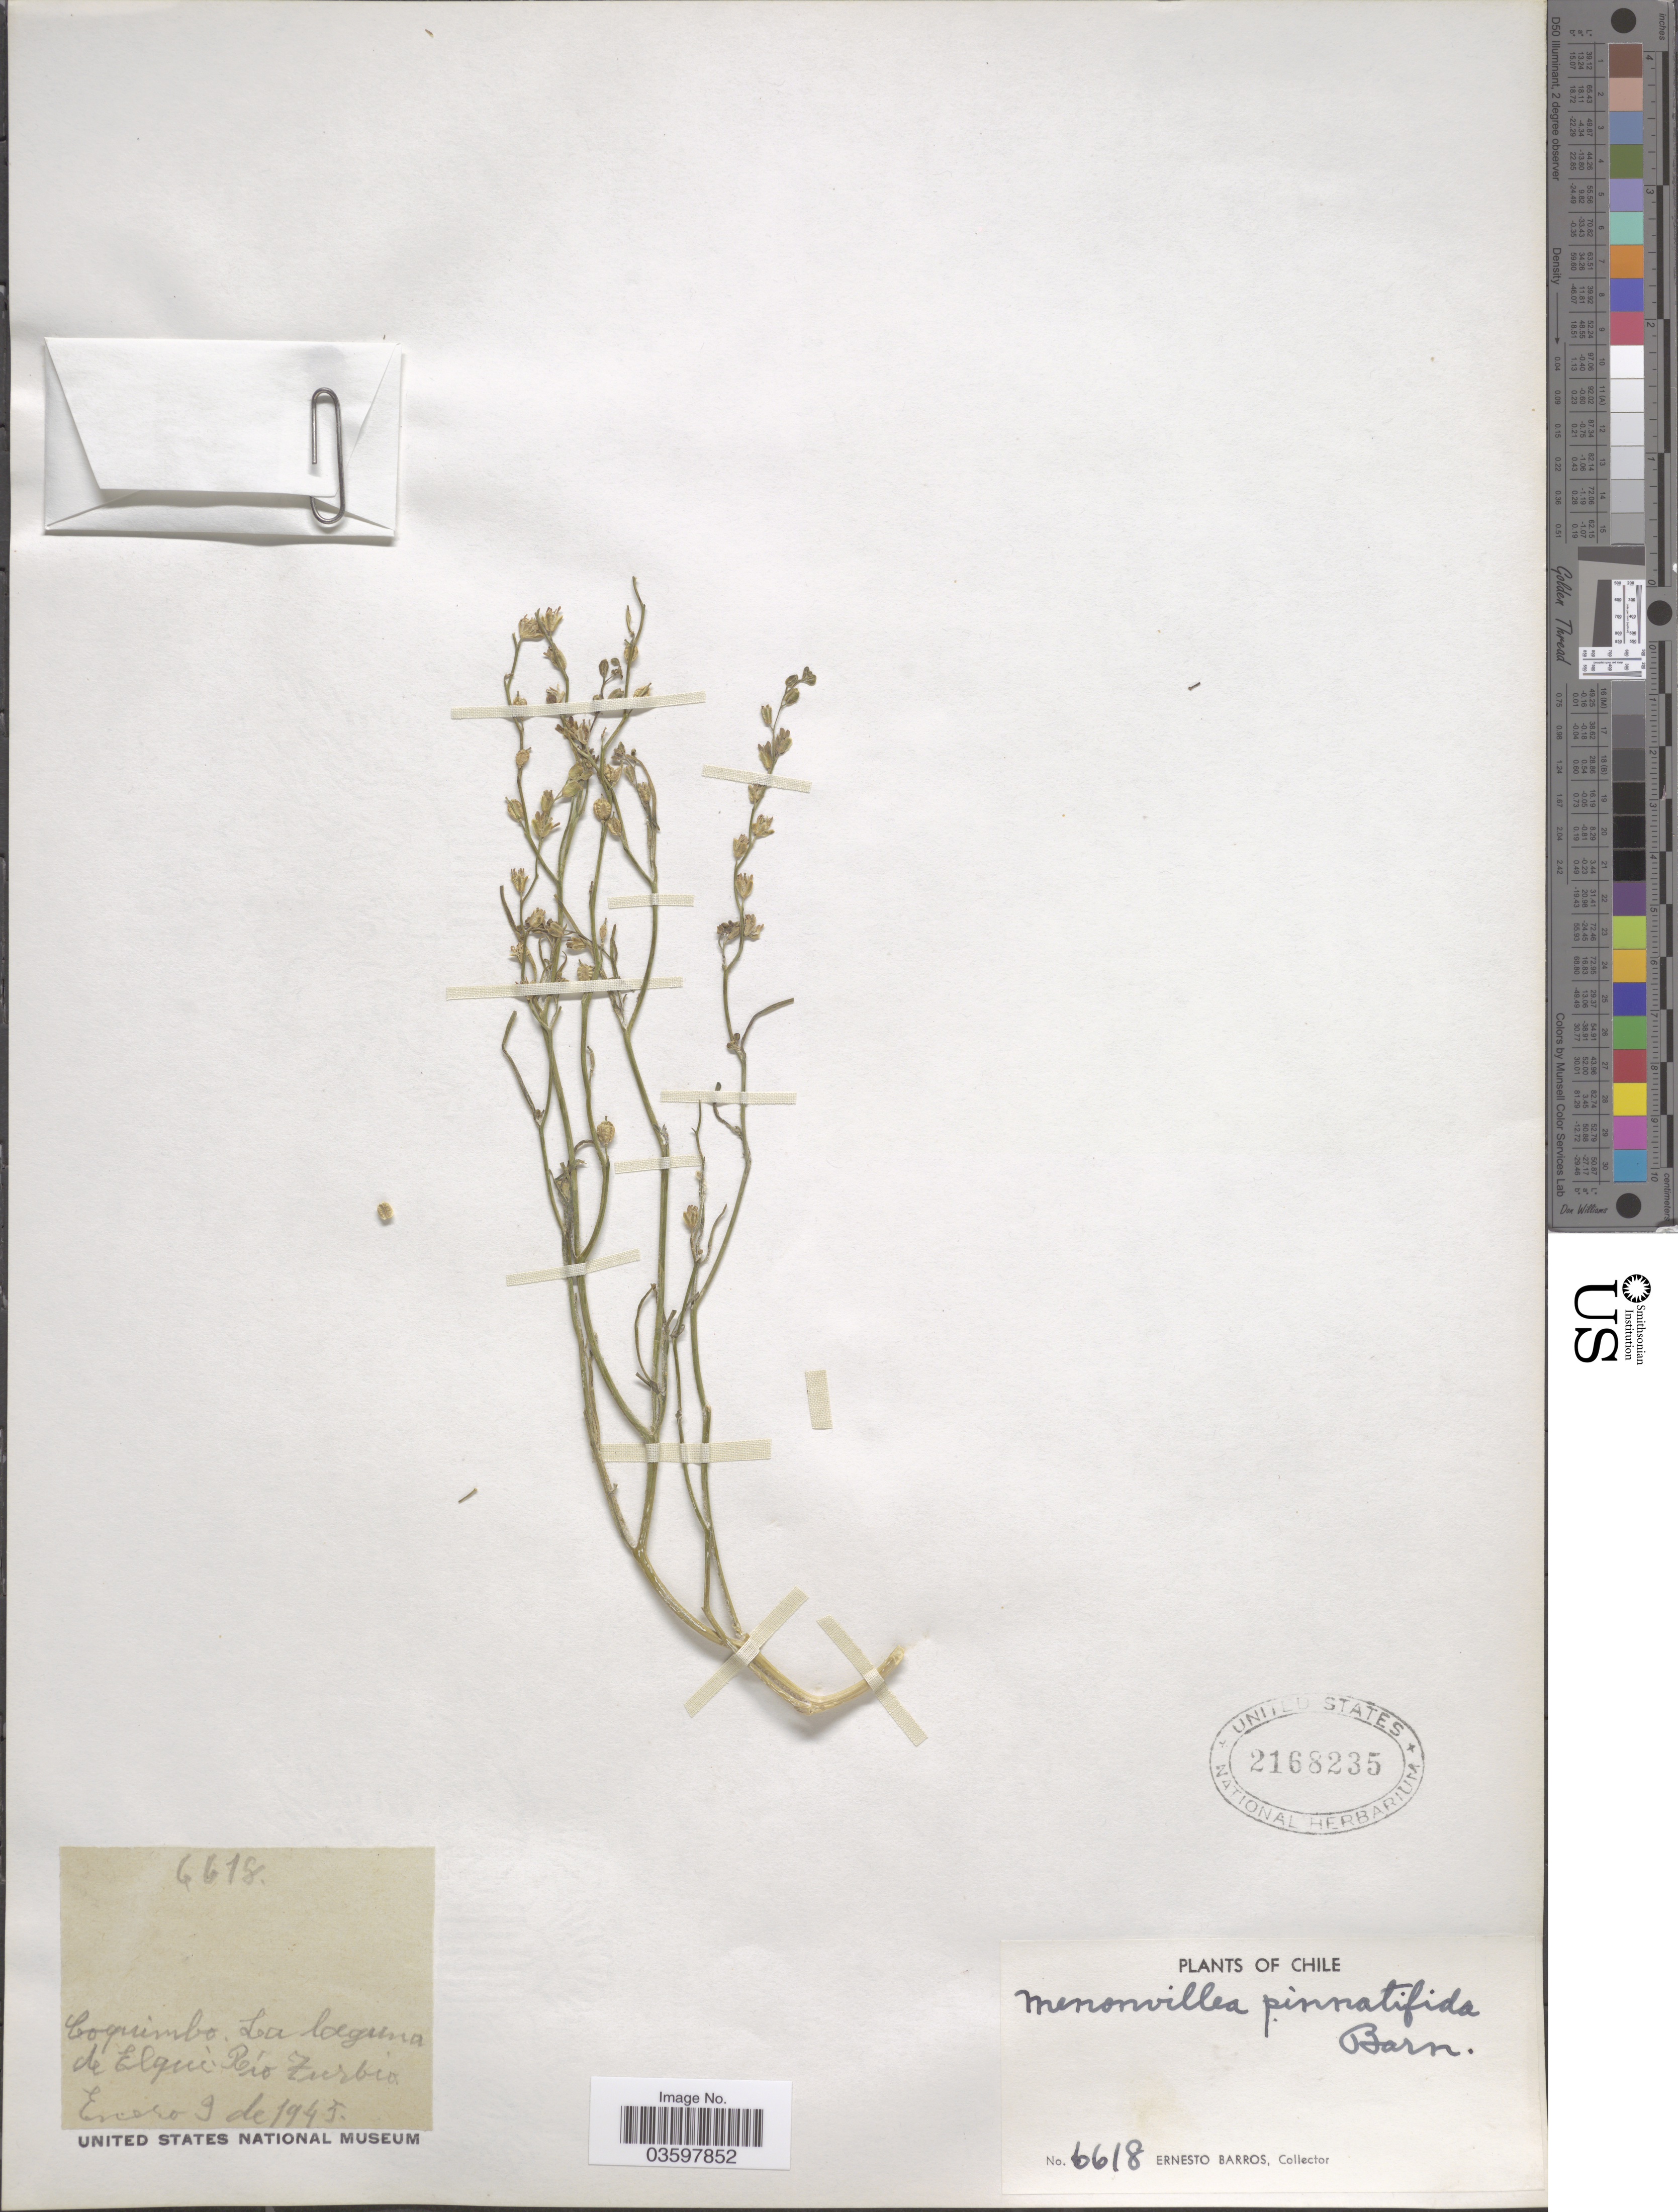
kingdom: Plantae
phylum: Tracheophyta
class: Magnoliopsida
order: Brassicales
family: Brassicaceae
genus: Menonvillea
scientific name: Menonvillea pinnatifida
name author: Barnéoud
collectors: E. Barros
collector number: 6618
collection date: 1945-01-09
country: Chile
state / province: Coquimbo (IV)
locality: La Laguna de Elqui Río Zurbia.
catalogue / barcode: US 2168235